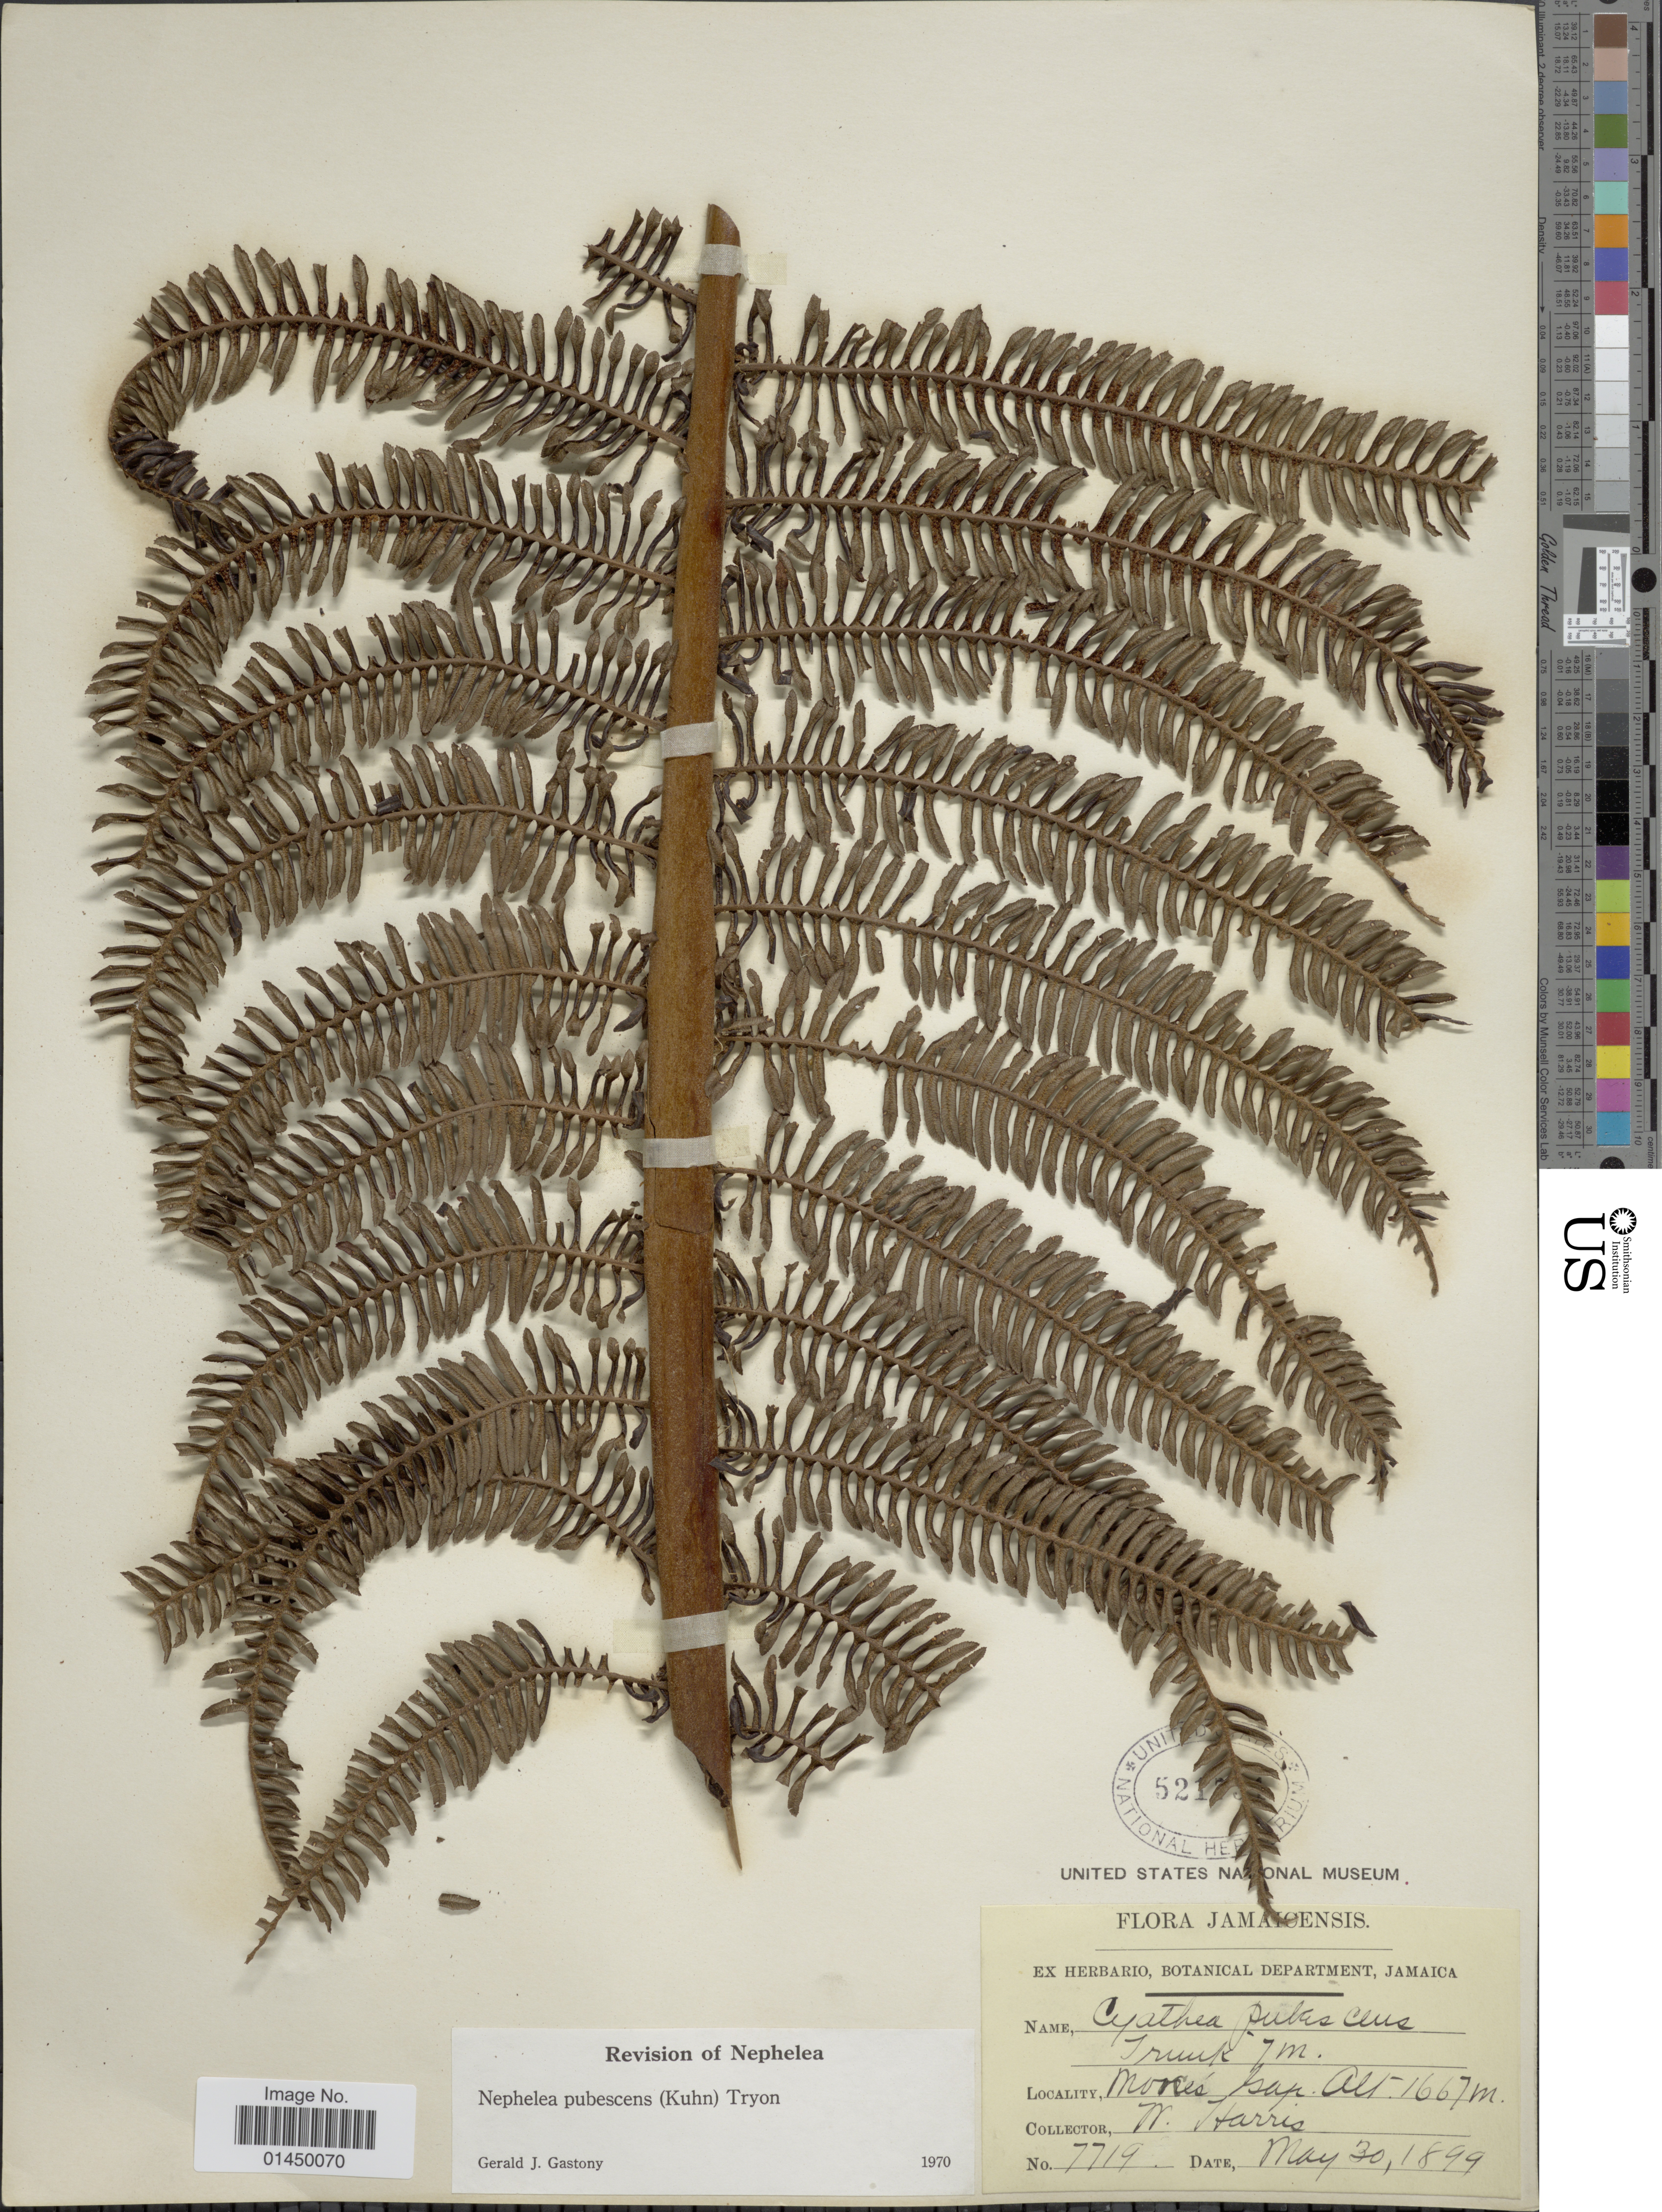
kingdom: Plantae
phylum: Tracheophyta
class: Polypodiopsida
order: Cyatheales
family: Cyatheaceae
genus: Cyathea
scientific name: Cyathea bipinnatifida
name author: (Baker) Domin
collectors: W. Harris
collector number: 7719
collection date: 1899-05-30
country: Jamaica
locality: Jamaicensis, Morce's Gap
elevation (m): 1667